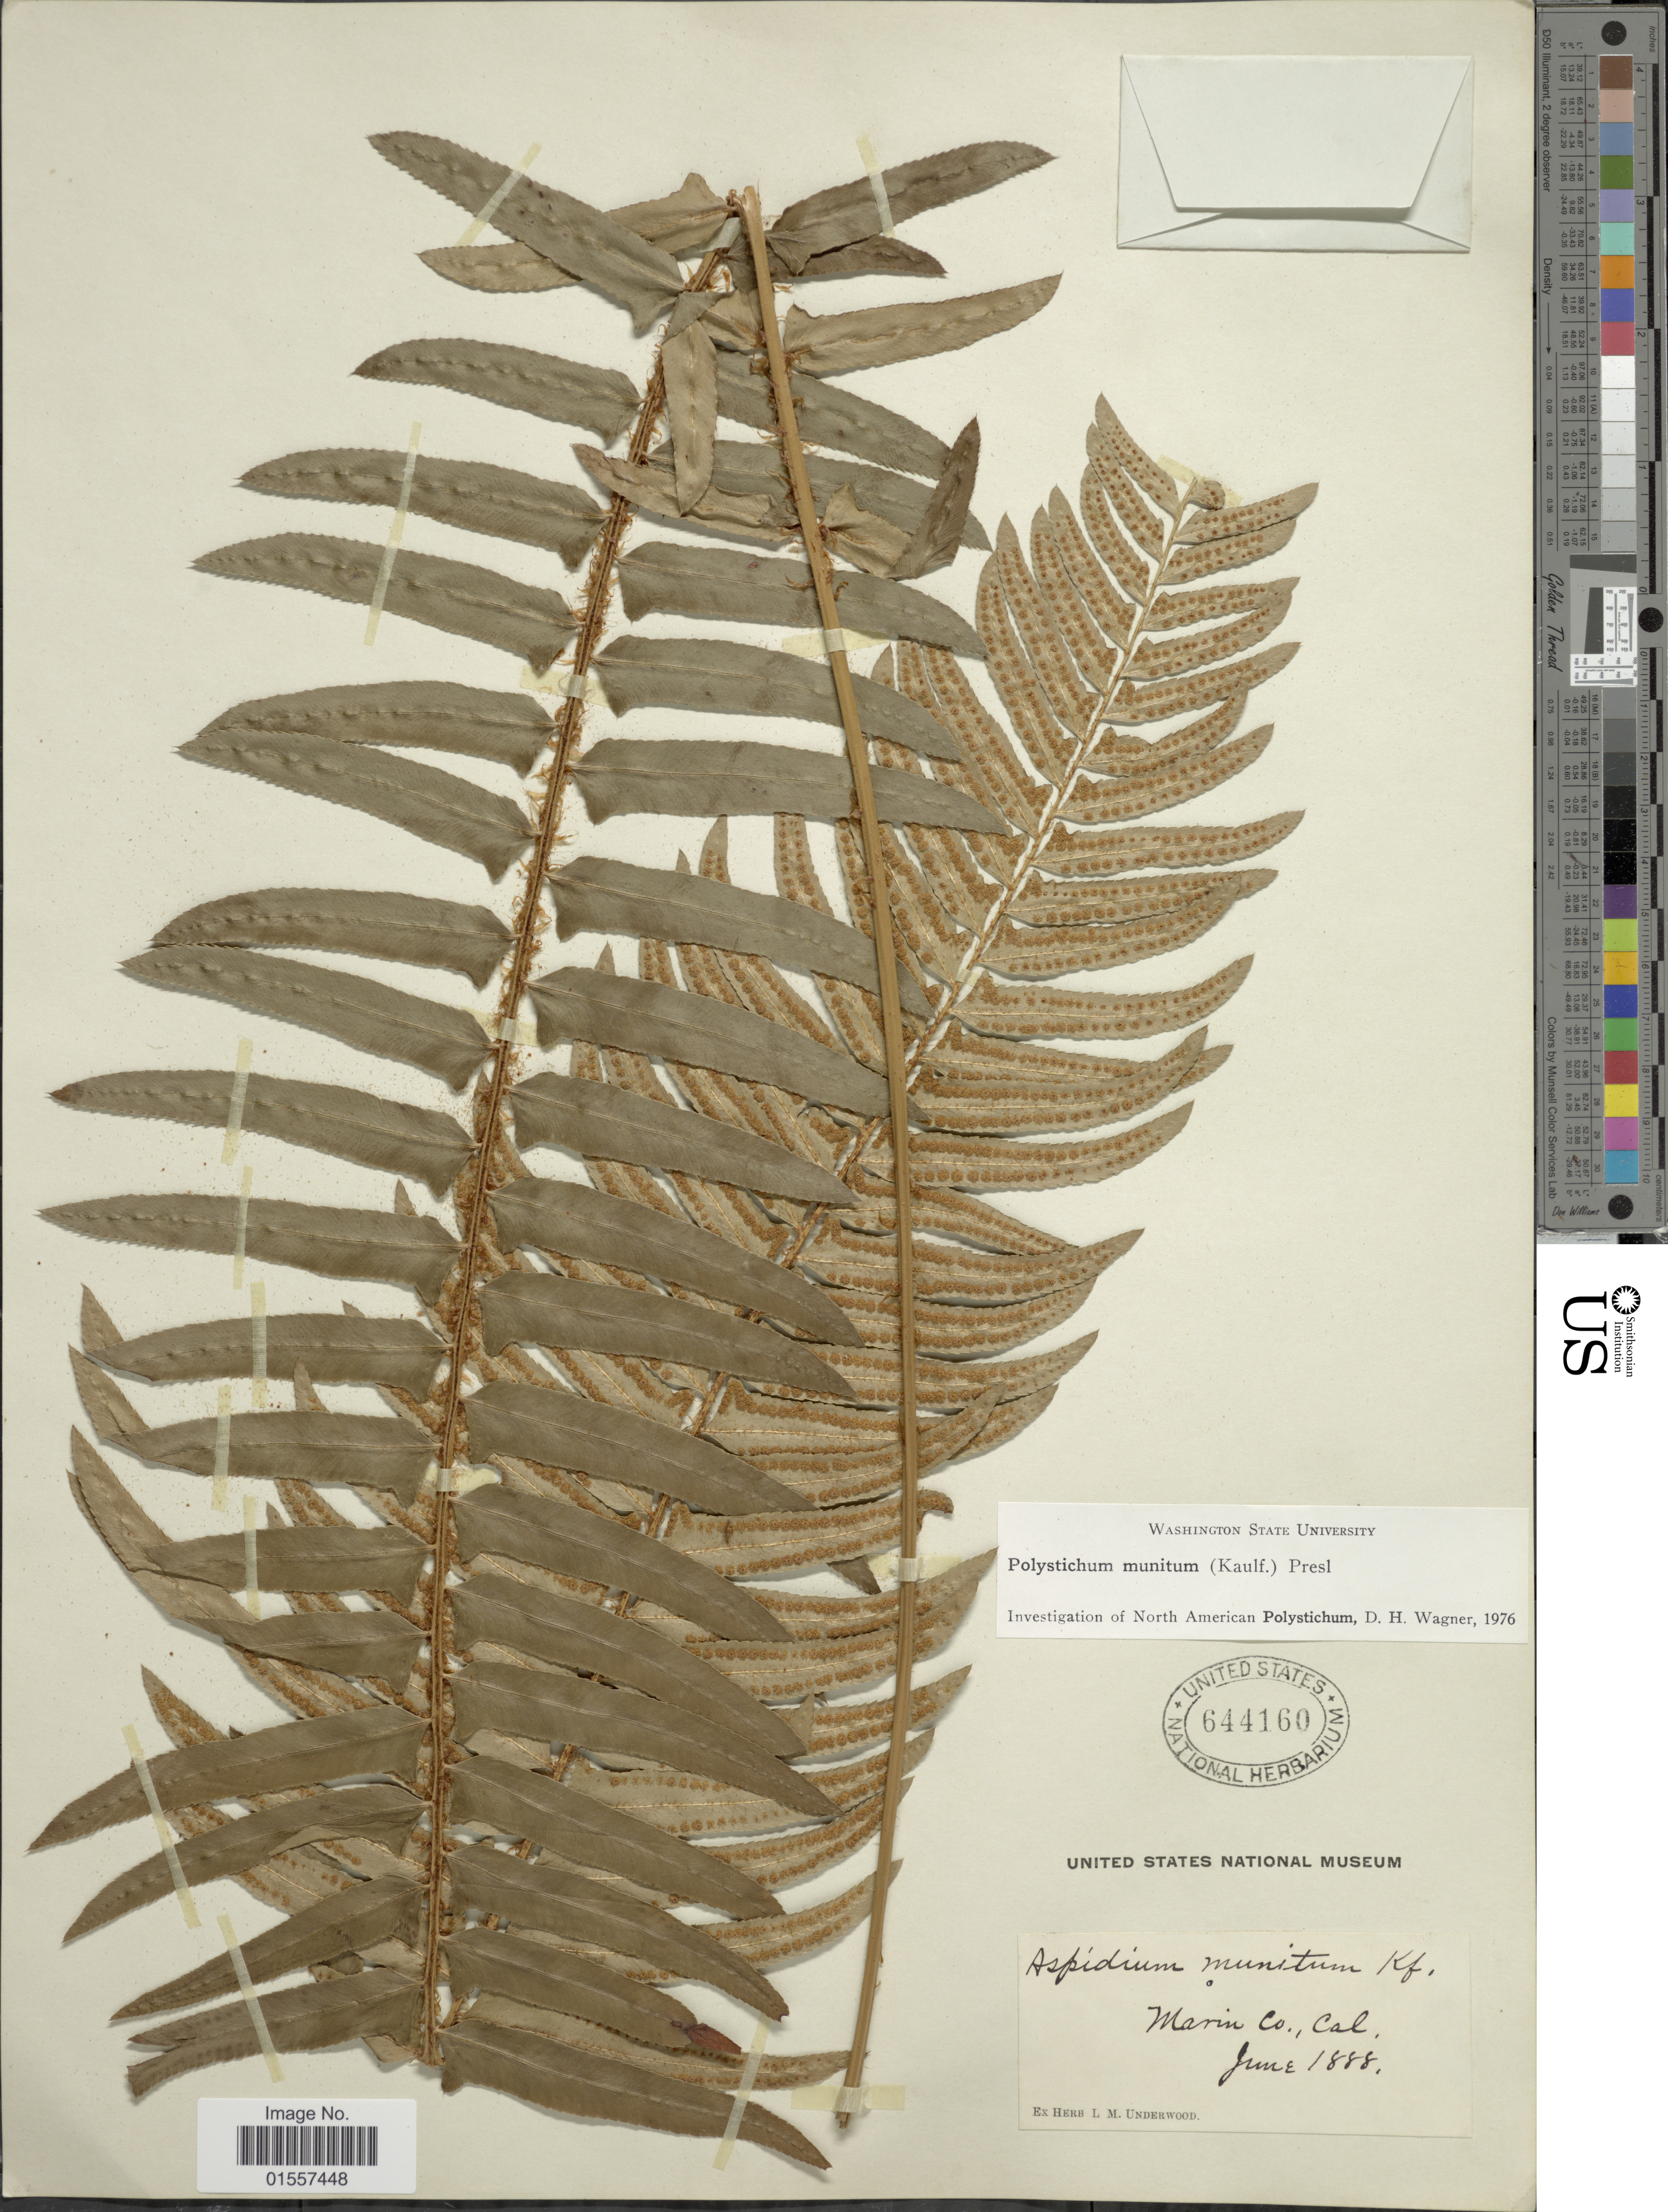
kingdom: Plantae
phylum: Tracheophyta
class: Polypodiopsida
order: Polypodiales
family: Dryopteridaceae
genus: Polystichum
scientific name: Polystichum munitum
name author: (Kaulf.) C. Presl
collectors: ex herb. L. M. Underwood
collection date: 1888-06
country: United States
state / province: California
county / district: Marin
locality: Marin Co.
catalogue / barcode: US 644160